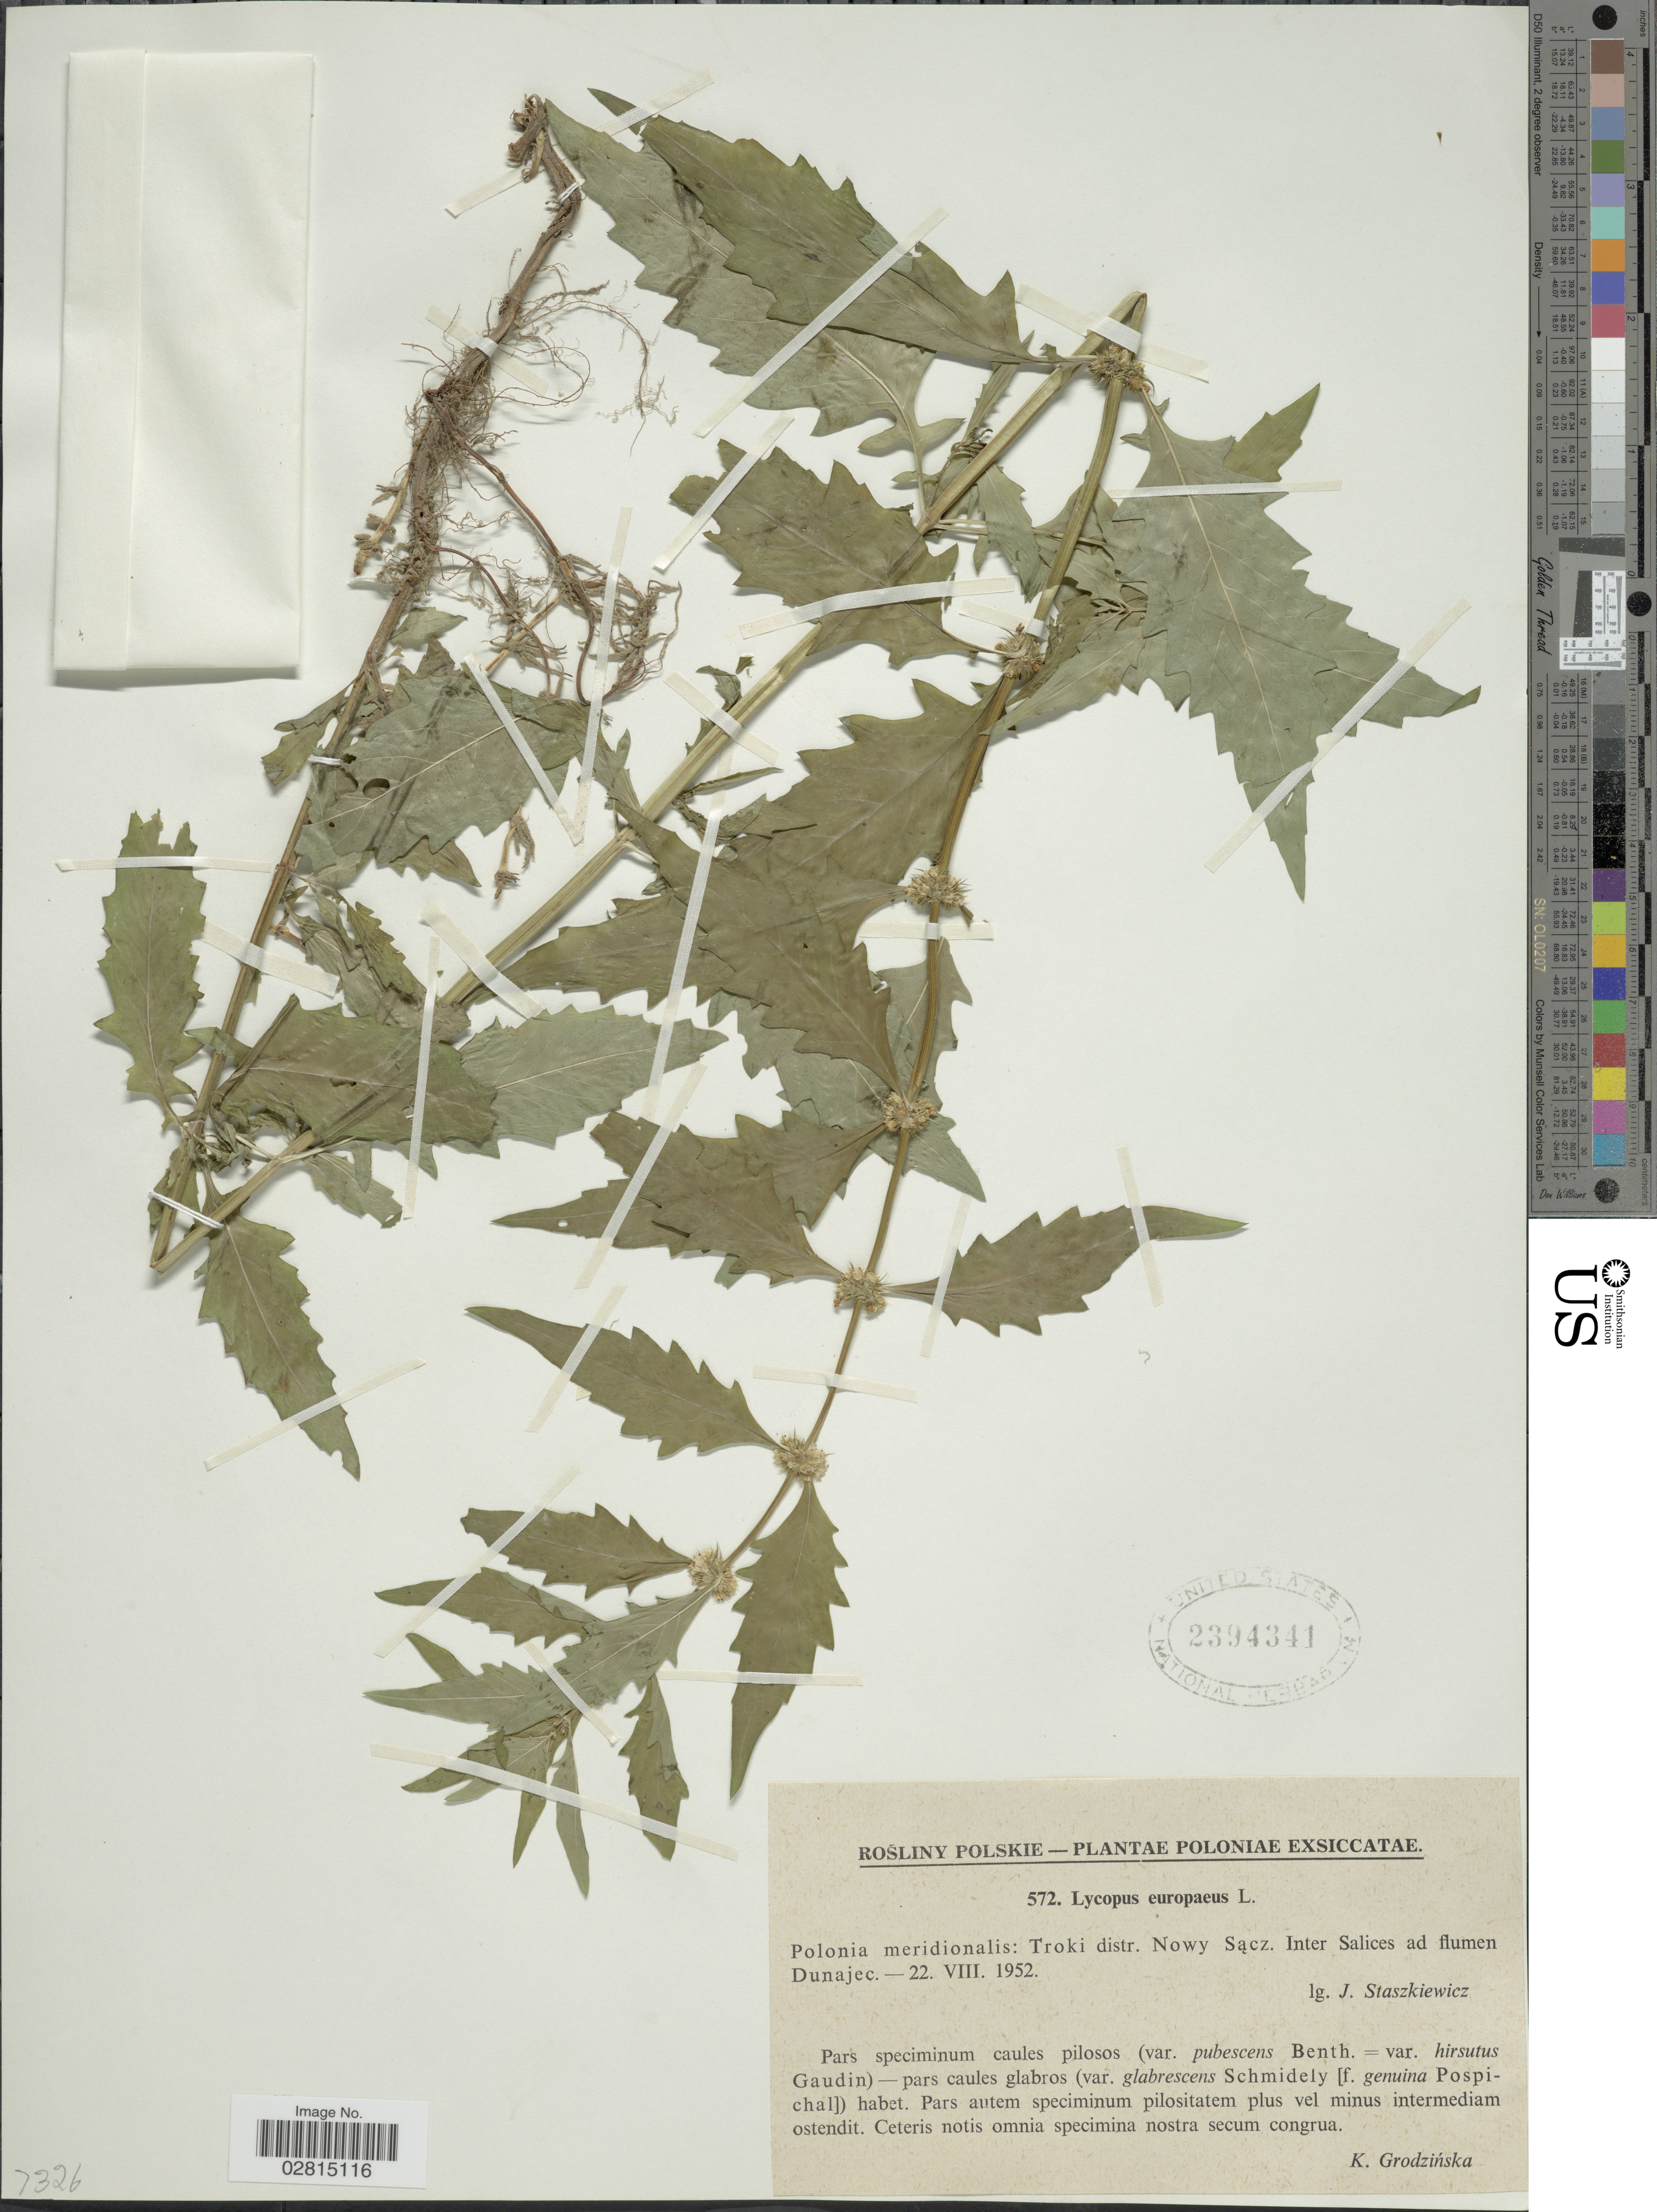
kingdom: Plantae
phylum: Tracheophyta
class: Magnoliopsida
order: Lamiales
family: Lamiaceae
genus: Lycopus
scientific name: Lycopus europaeus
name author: L.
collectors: J. Staszkiewicz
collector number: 572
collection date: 1952-08-22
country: Poland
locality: Polonia meridionalis: Troki distr. Nowy Sącz, Inter Salices ad flumen Dunajec. Poloniae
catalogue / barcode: US 2394341